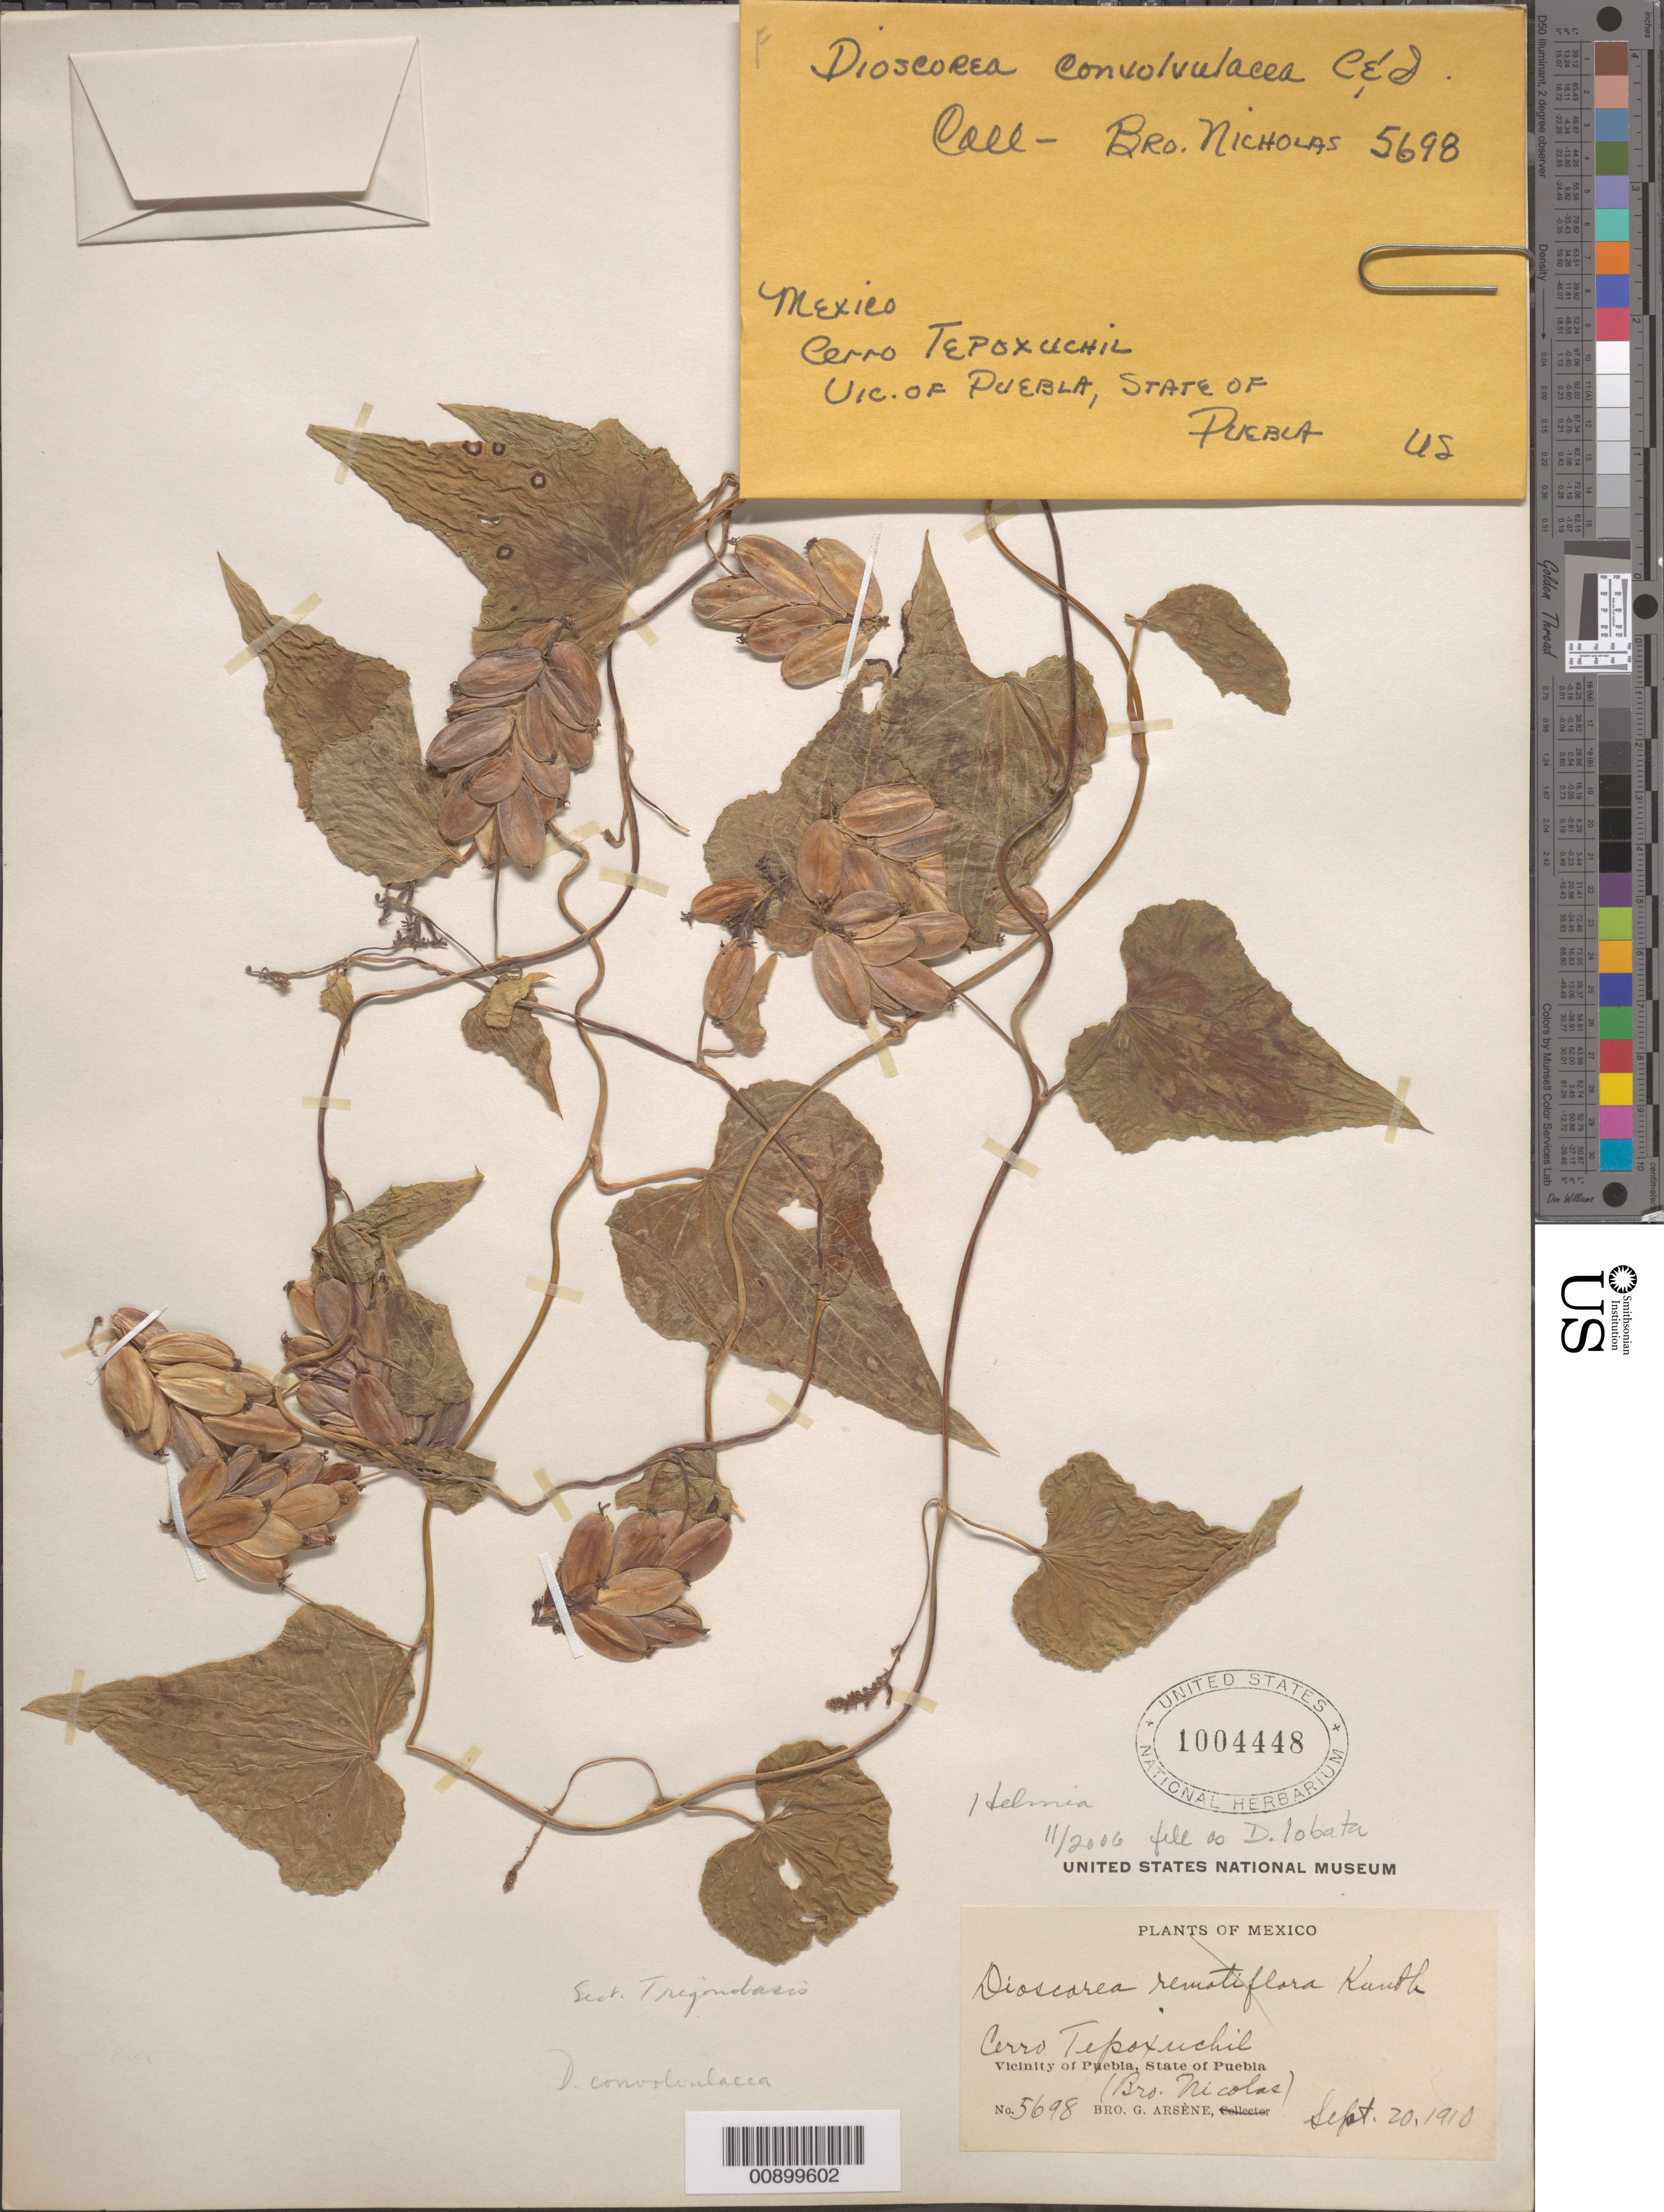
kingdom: Plantae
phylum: Tracheophyta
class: Liliopsida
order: Dioscoreales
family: Dioscoreaceae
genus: Dioscorea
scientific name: Dioscorea lobata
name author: Uline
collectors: B. Nicolas & Bro. G. Arsène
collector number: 5698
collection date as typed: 20 Sep 1910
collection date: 1910-09-20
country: Mexico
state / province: Puebla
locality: Cerro Tepoxuchil. Vicinity of Puebla, State of Puebla.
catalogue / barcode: US 1004448